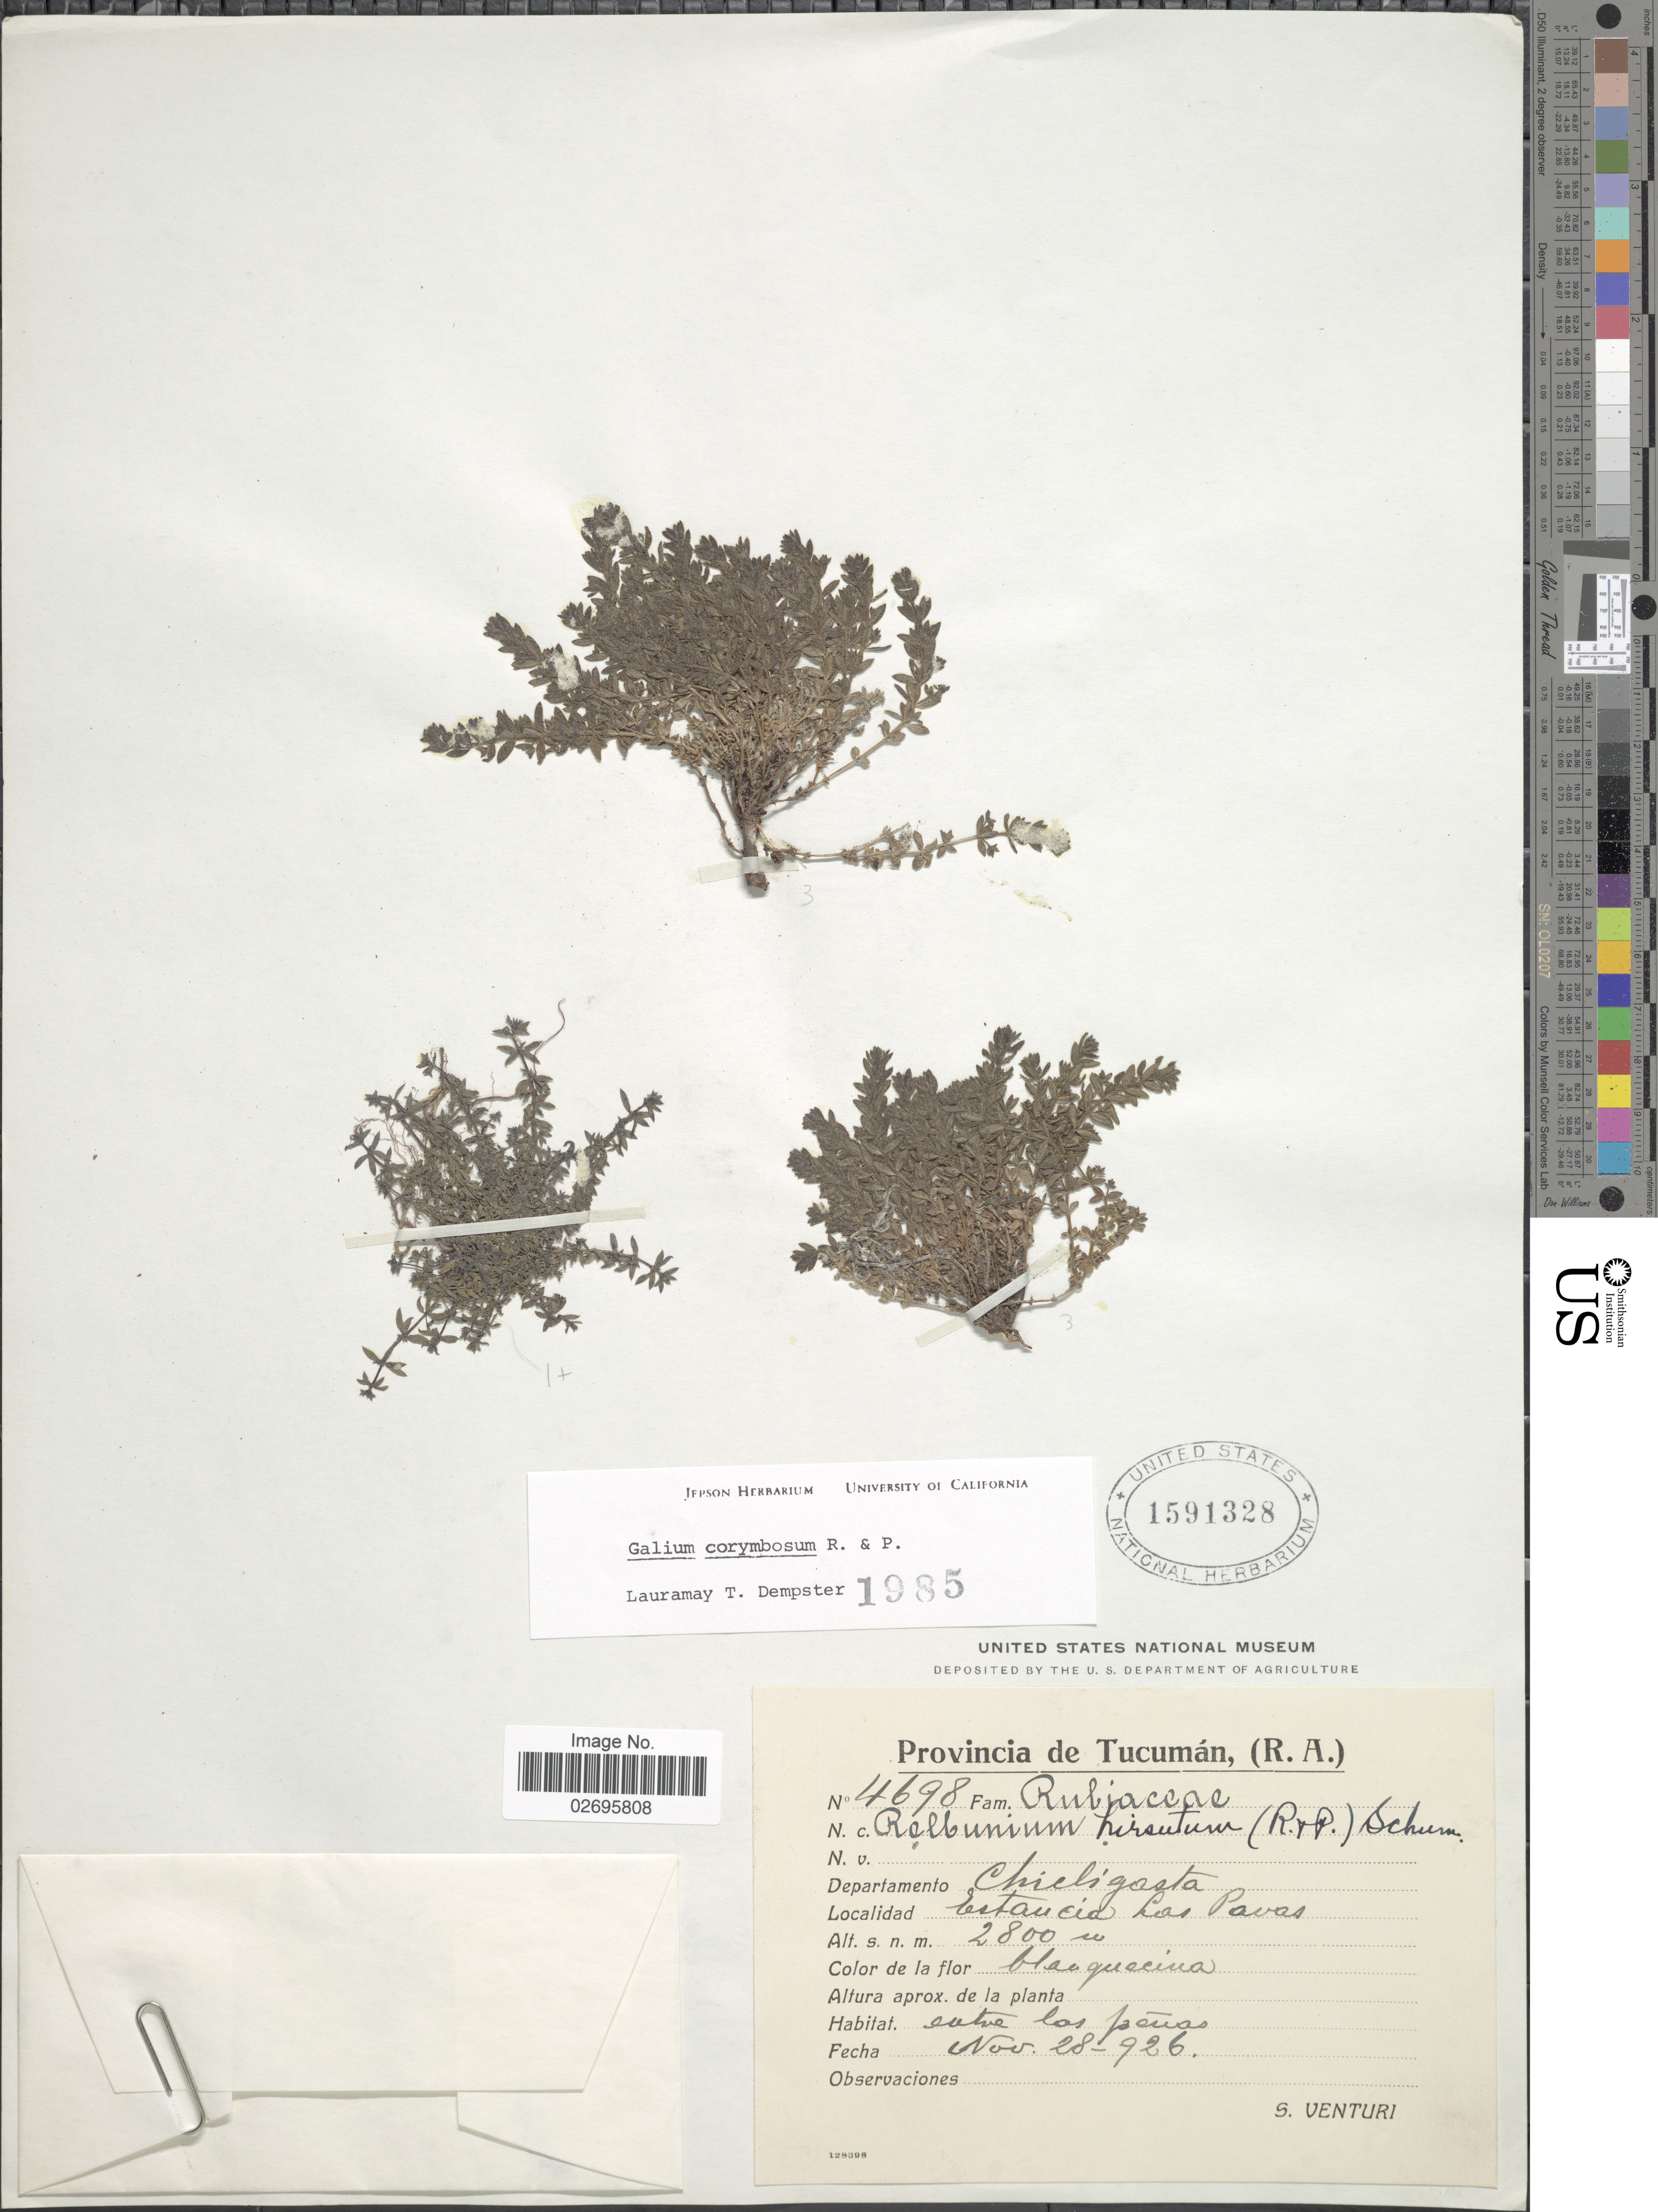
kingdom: Plantae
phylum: Tracheophyta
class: Magnoliopsida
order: Gentianales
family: Rubiaceae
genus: Galium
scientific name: Galium corymbosum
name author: Ruiz & Pav.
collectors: S. Venturi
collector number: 4698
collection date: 1926-11-28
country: Argentina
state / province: Tucuman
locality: Provincia de Tucuman (R.A.) Departamento Chicligasta, Estancia Las Pavas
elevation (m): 2800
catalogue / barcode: US 1591328